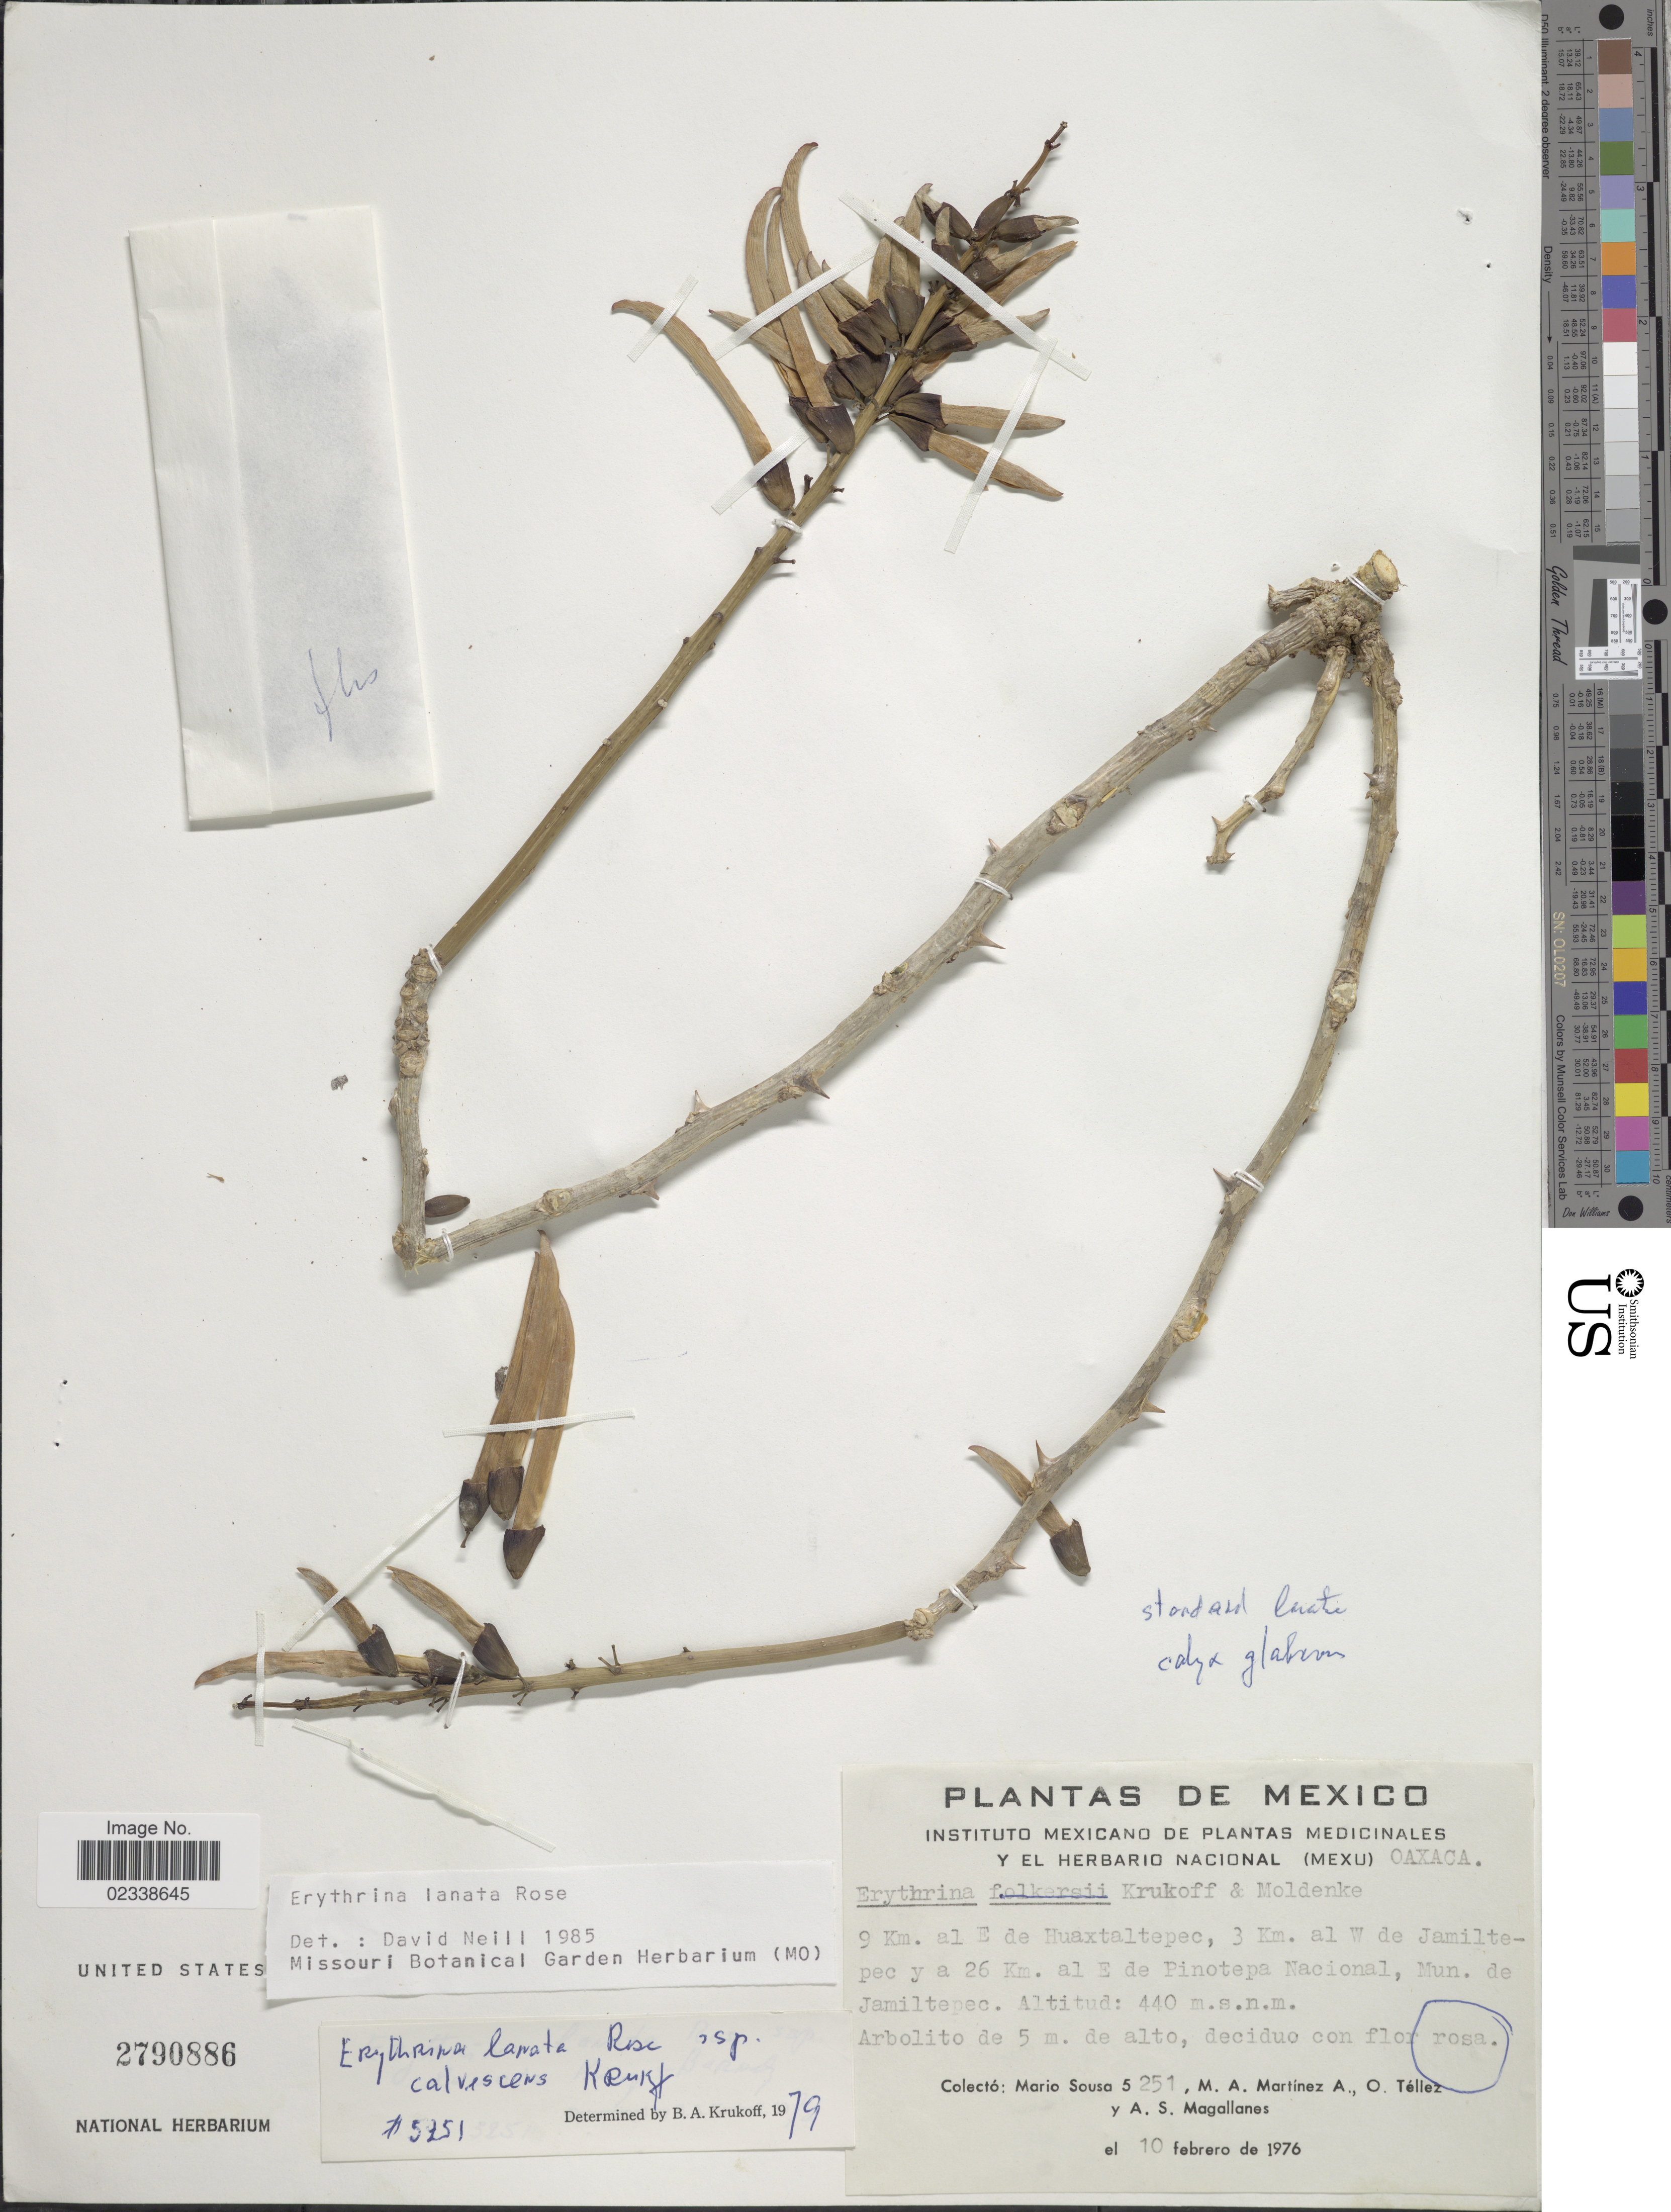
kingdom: Plantae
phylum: Tracheophyta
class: Magnoliopsida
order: Fabales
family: Fabaceae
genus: Erythrina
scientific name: Erythrina lanata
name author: Rose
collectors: M. Sousa S., M. Martínez, O. Tellez & A. Magallanes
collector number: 5251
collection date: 1976-02-10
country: Mexico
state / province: Oaxaca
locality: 9 km. al E de Huaxtaltepec, 3 km. al W de Jamiltepec y a 26 km. al E de Pinotepa Nacional, Mun. de Jamiltepec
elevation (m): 440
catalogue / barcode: US 2790886